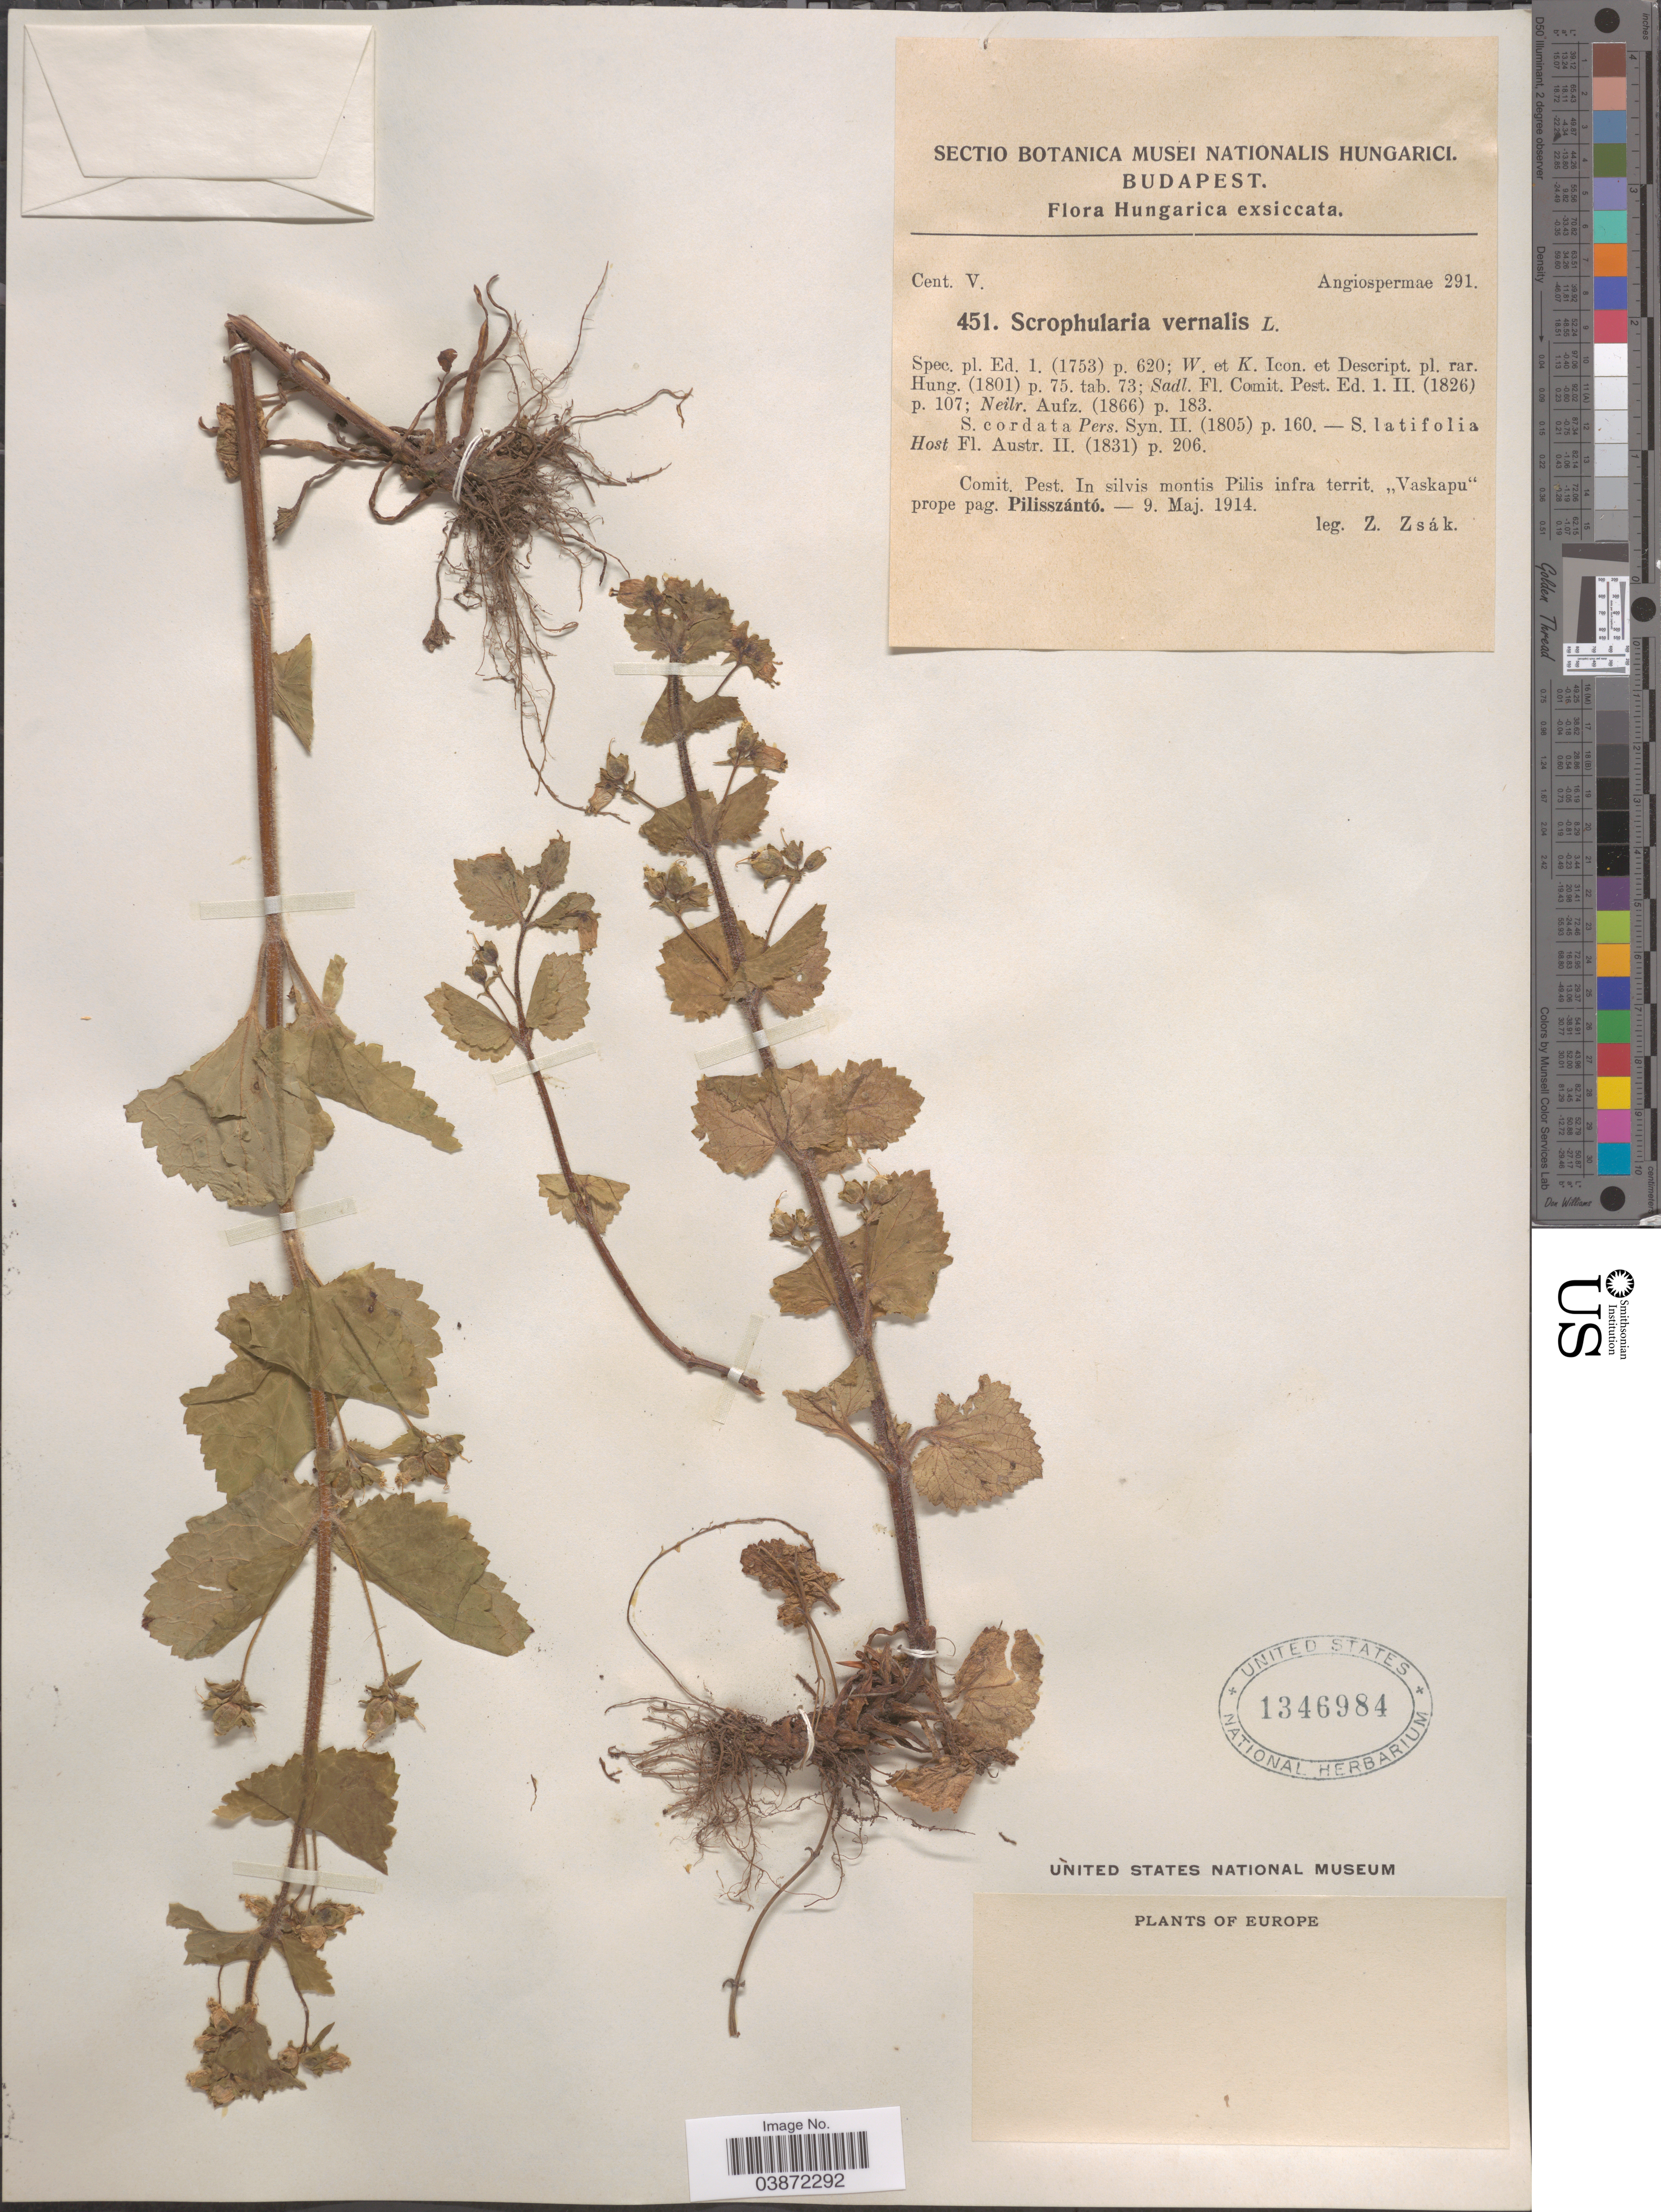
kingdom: Plantae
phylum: Tracheophyta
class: Magnoliopsida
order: Lamiales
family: Scrophulariaceae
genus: Scrophularia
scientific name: Scrophularia vernalis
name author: L.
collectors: Z. Zsak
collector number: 451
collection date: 1914-05-09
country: Hungary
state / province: Budapest, Capital District of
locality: Hungarica. Comit Pest. In silvis montis Pilis infra territ. "Vaskapu" prope pag. Pilisszántó.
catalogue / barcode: US 1346984